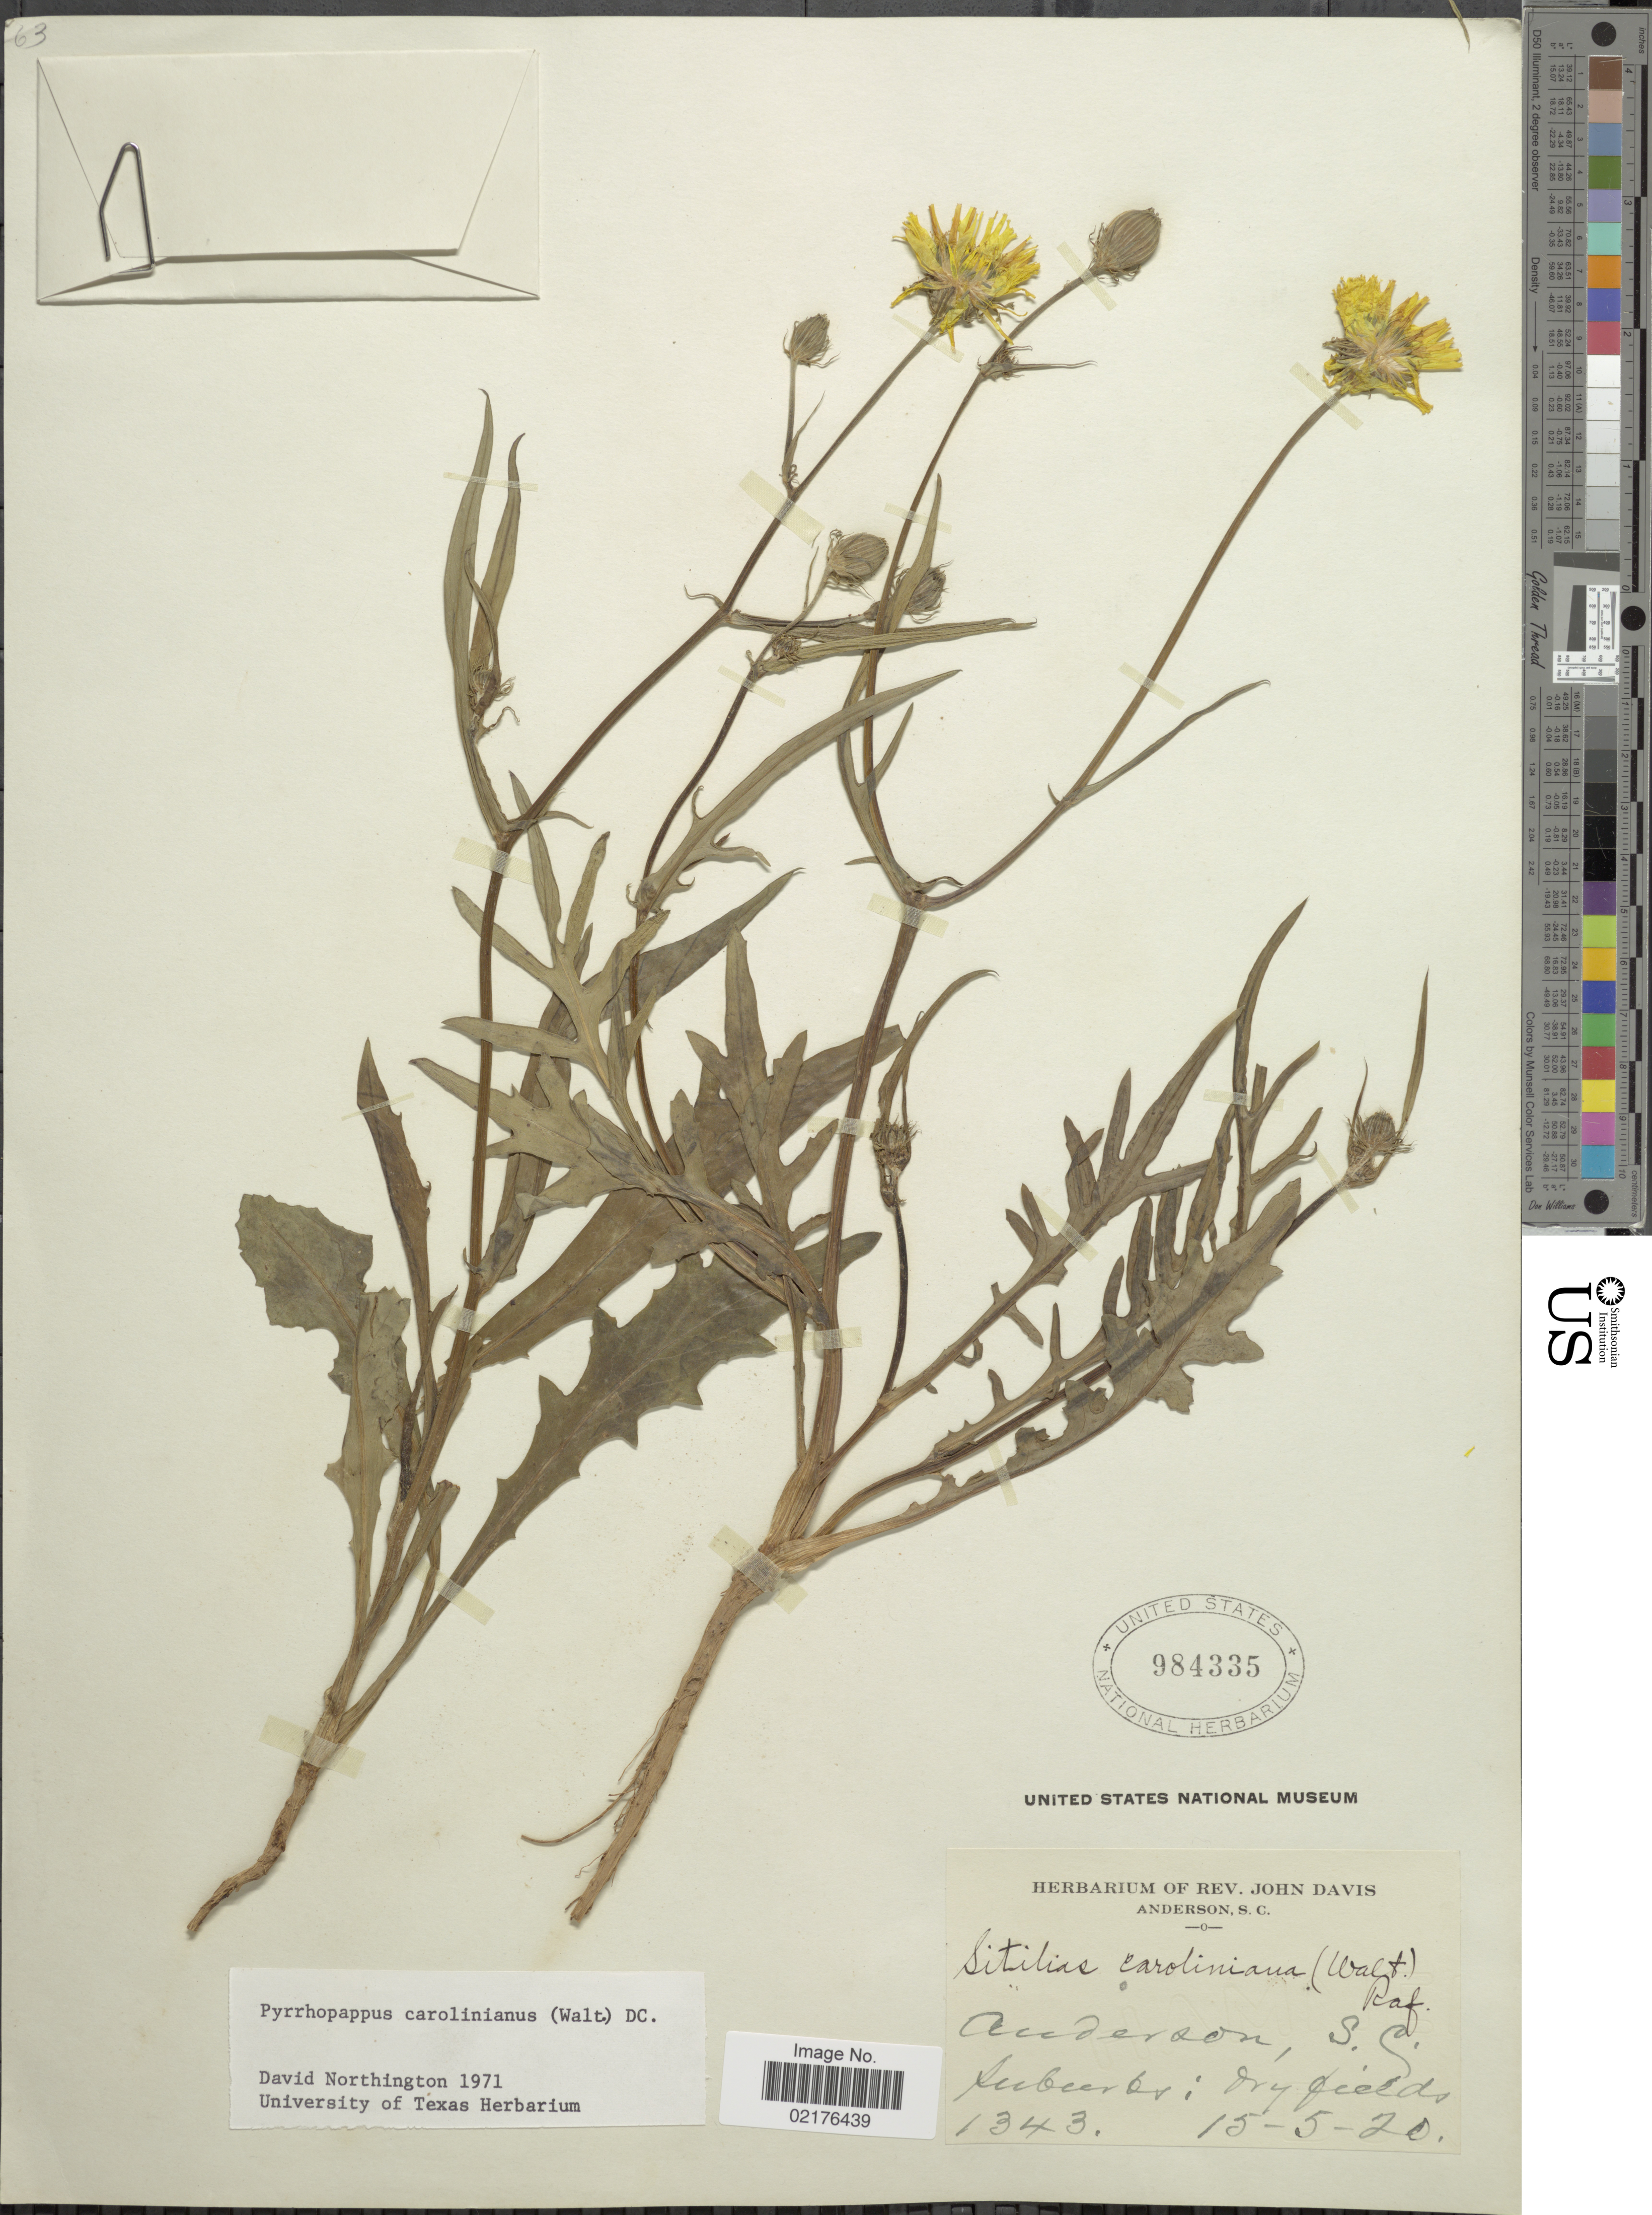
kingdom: Plantae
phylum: Tracheophyta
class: Magnoliopsida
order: Asterales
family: Asteraceae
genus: Pyrrhopappus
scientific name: Pyrrhopappus carolinianus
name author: (Walter) DC.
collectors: J. Davis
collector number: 1343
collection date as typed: Transcribed d/m/y: 15/5/20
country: United States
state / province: South Carolina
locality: Anderson, S. C.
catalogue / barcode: US 984335